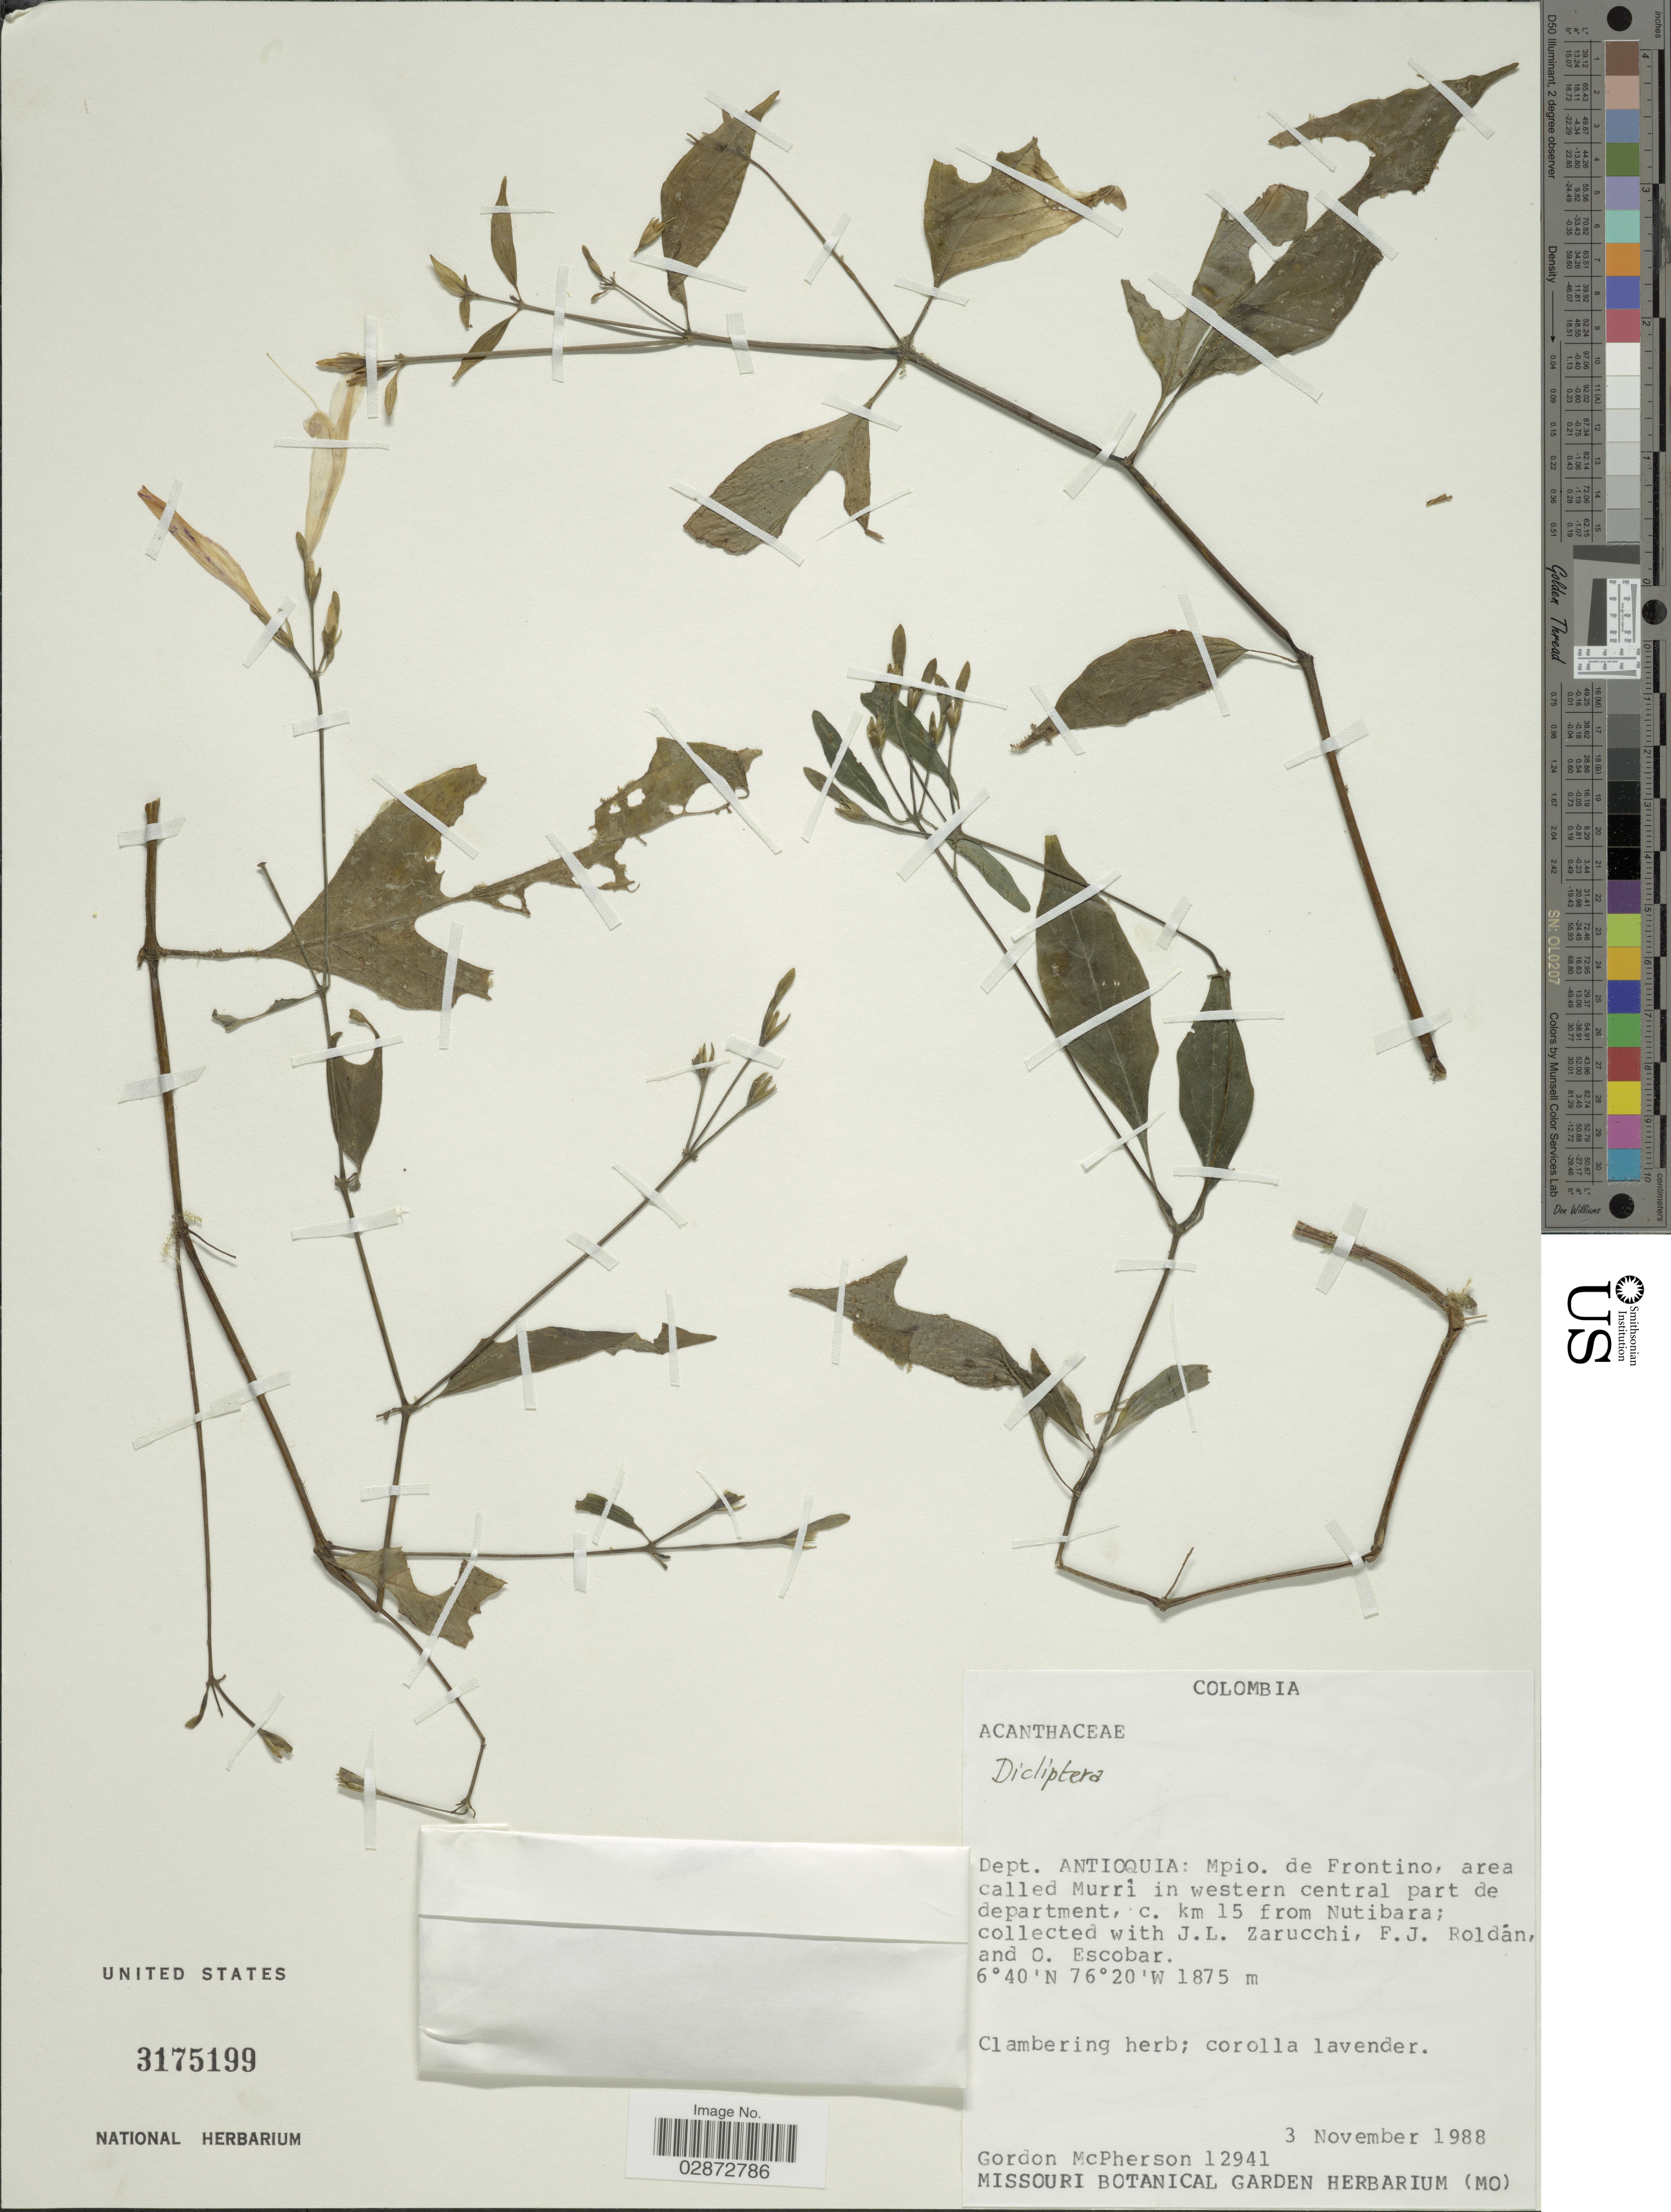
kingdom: Plantae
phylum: Tracheophyta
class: Magnoliopsida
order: Lamiales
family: Acanthaceae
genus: Dicliptera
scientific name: Dicliptera sp.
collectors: G. McPherson, J. L. Zarucchi, F. J. Roldán & O. Escobar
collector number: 12941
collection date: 1988-11-03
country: Colombia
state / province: Antioquia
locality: Mpio. de Frontino, area called Murrí in western central part de department, c. km 15 from Nutibara.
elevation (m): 1875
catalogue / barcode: US 3175199